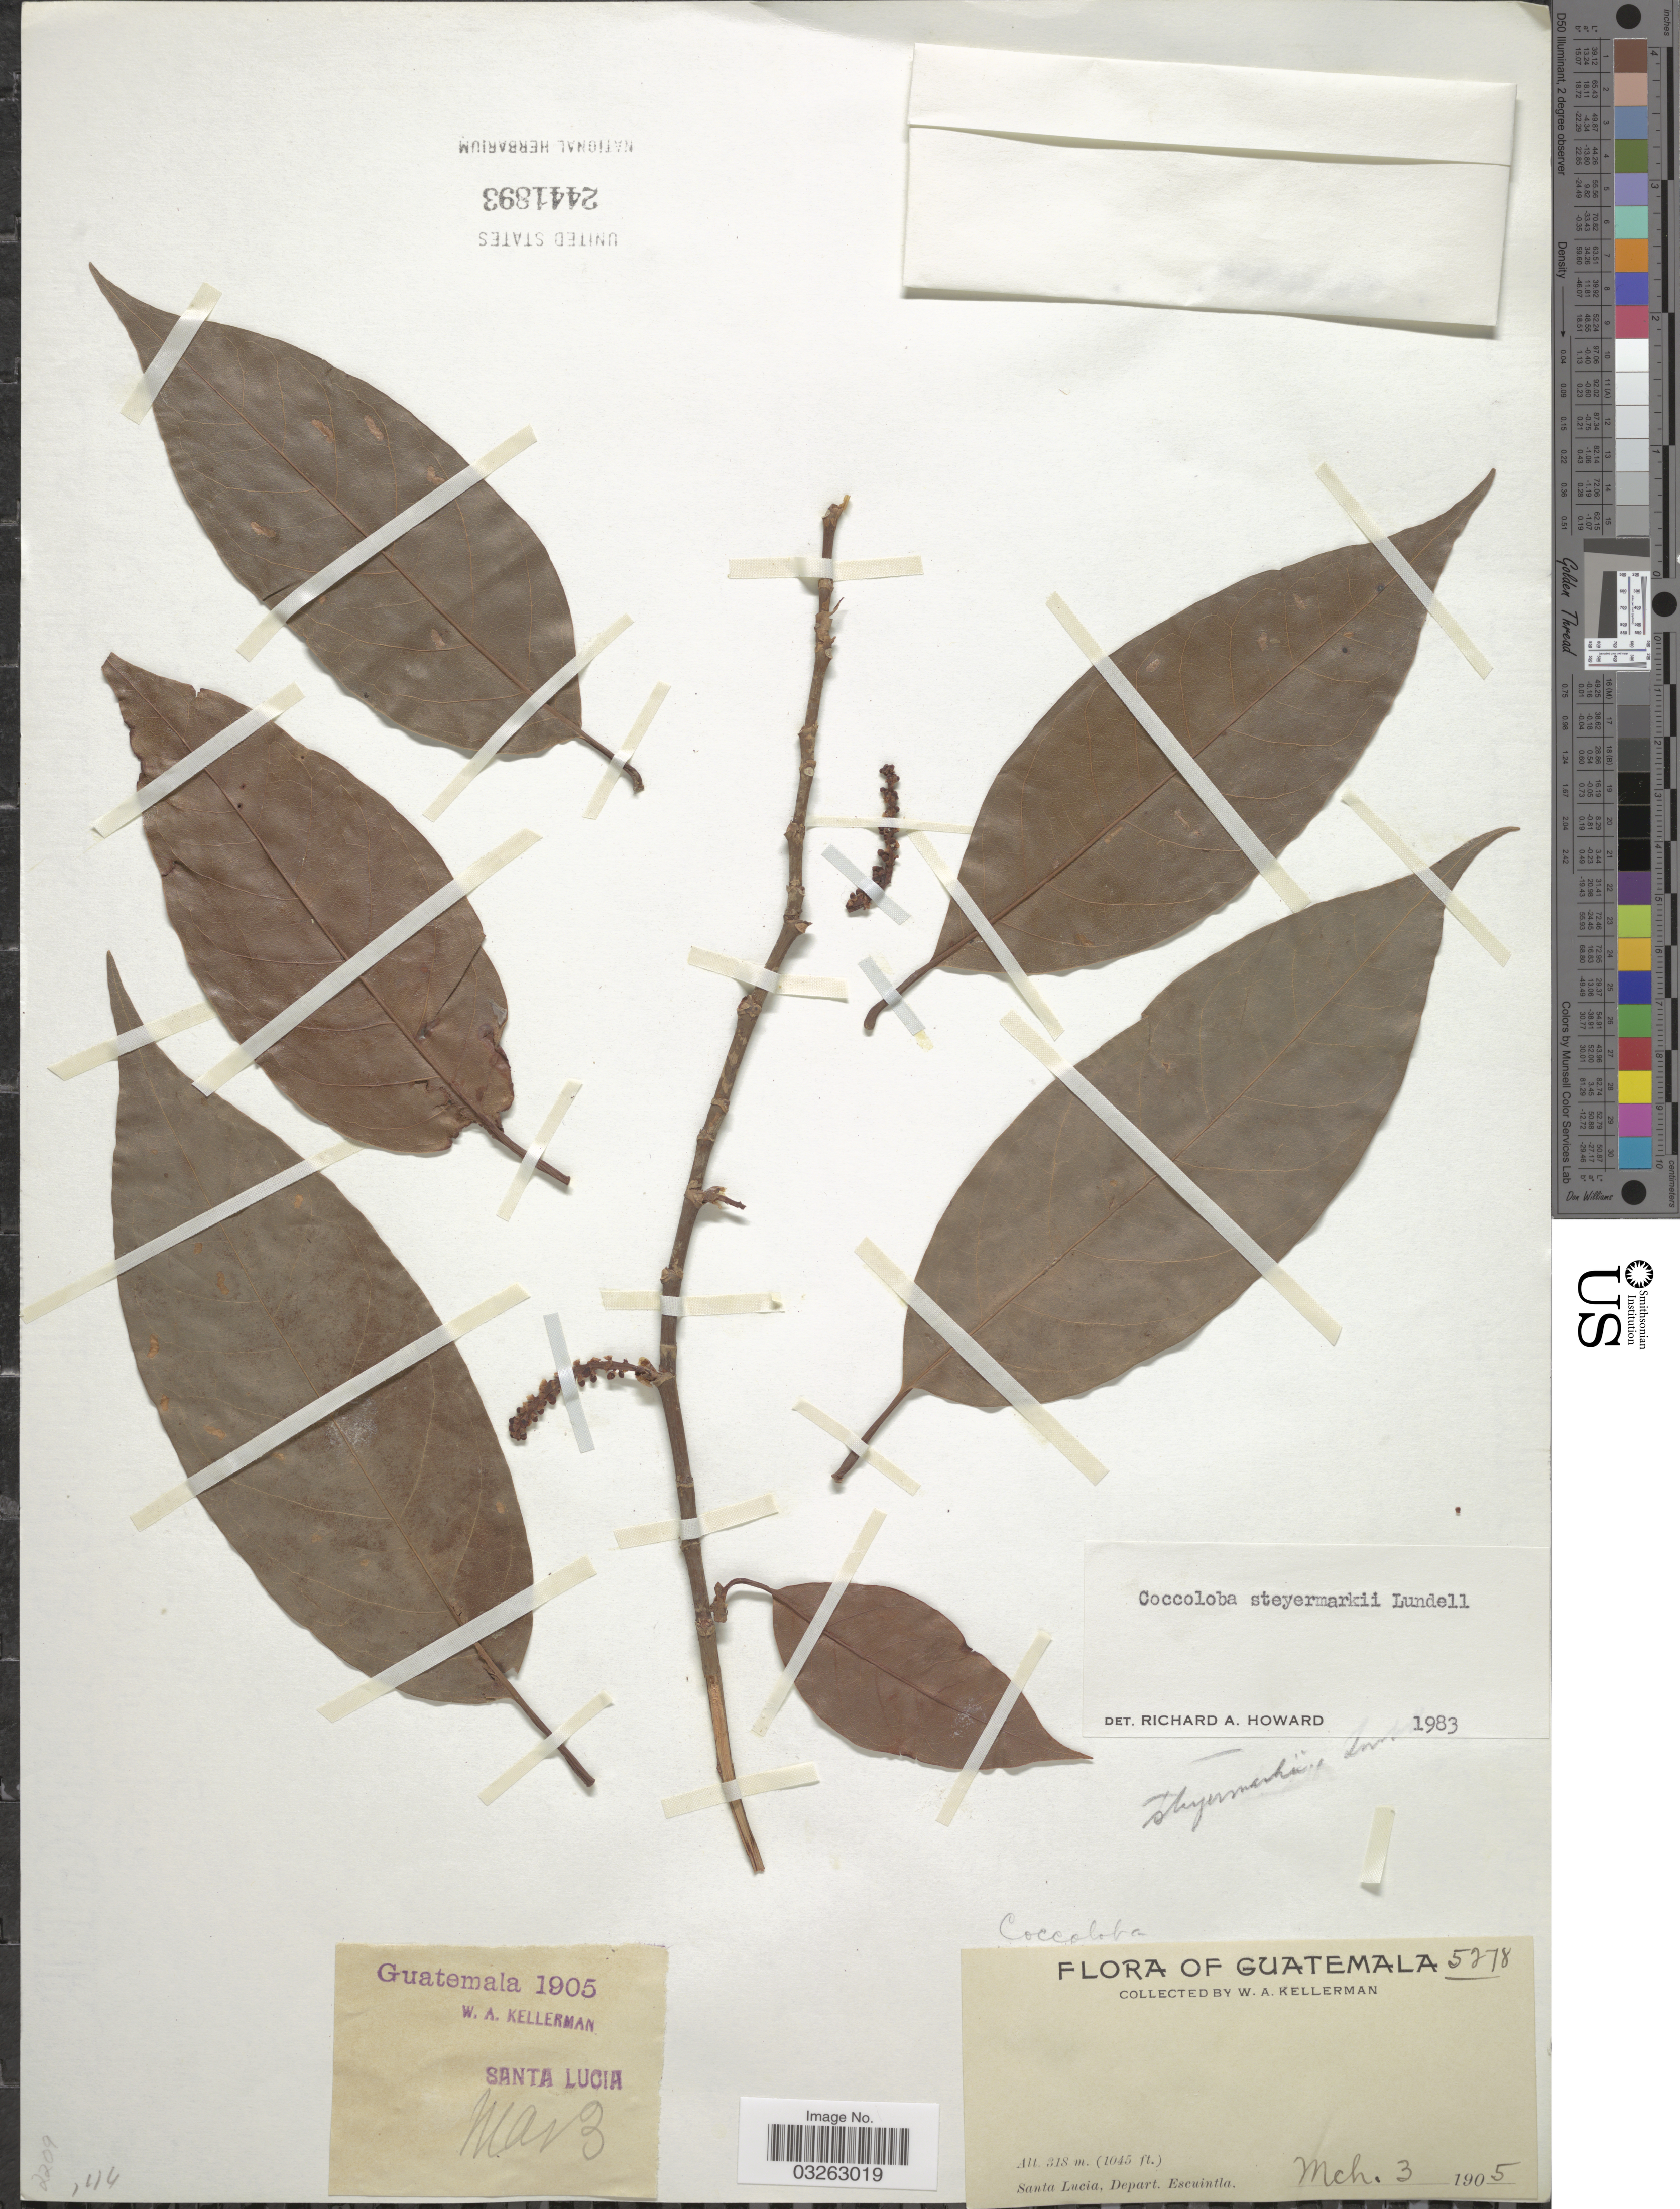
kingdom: Plantae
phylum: Tracheophyta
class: Magnoliopsida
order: Caryophyllales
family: Polygonaceae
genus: Coccoloba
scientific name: Coccoloba steyermarkii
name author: Standl.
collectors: W. Kellerman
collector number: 5278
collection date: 1905-03-03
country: Guatemala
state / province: Escuintla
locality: Santa Lucia, Depart. Escuintla.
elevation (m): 318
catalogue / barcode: US 2441893